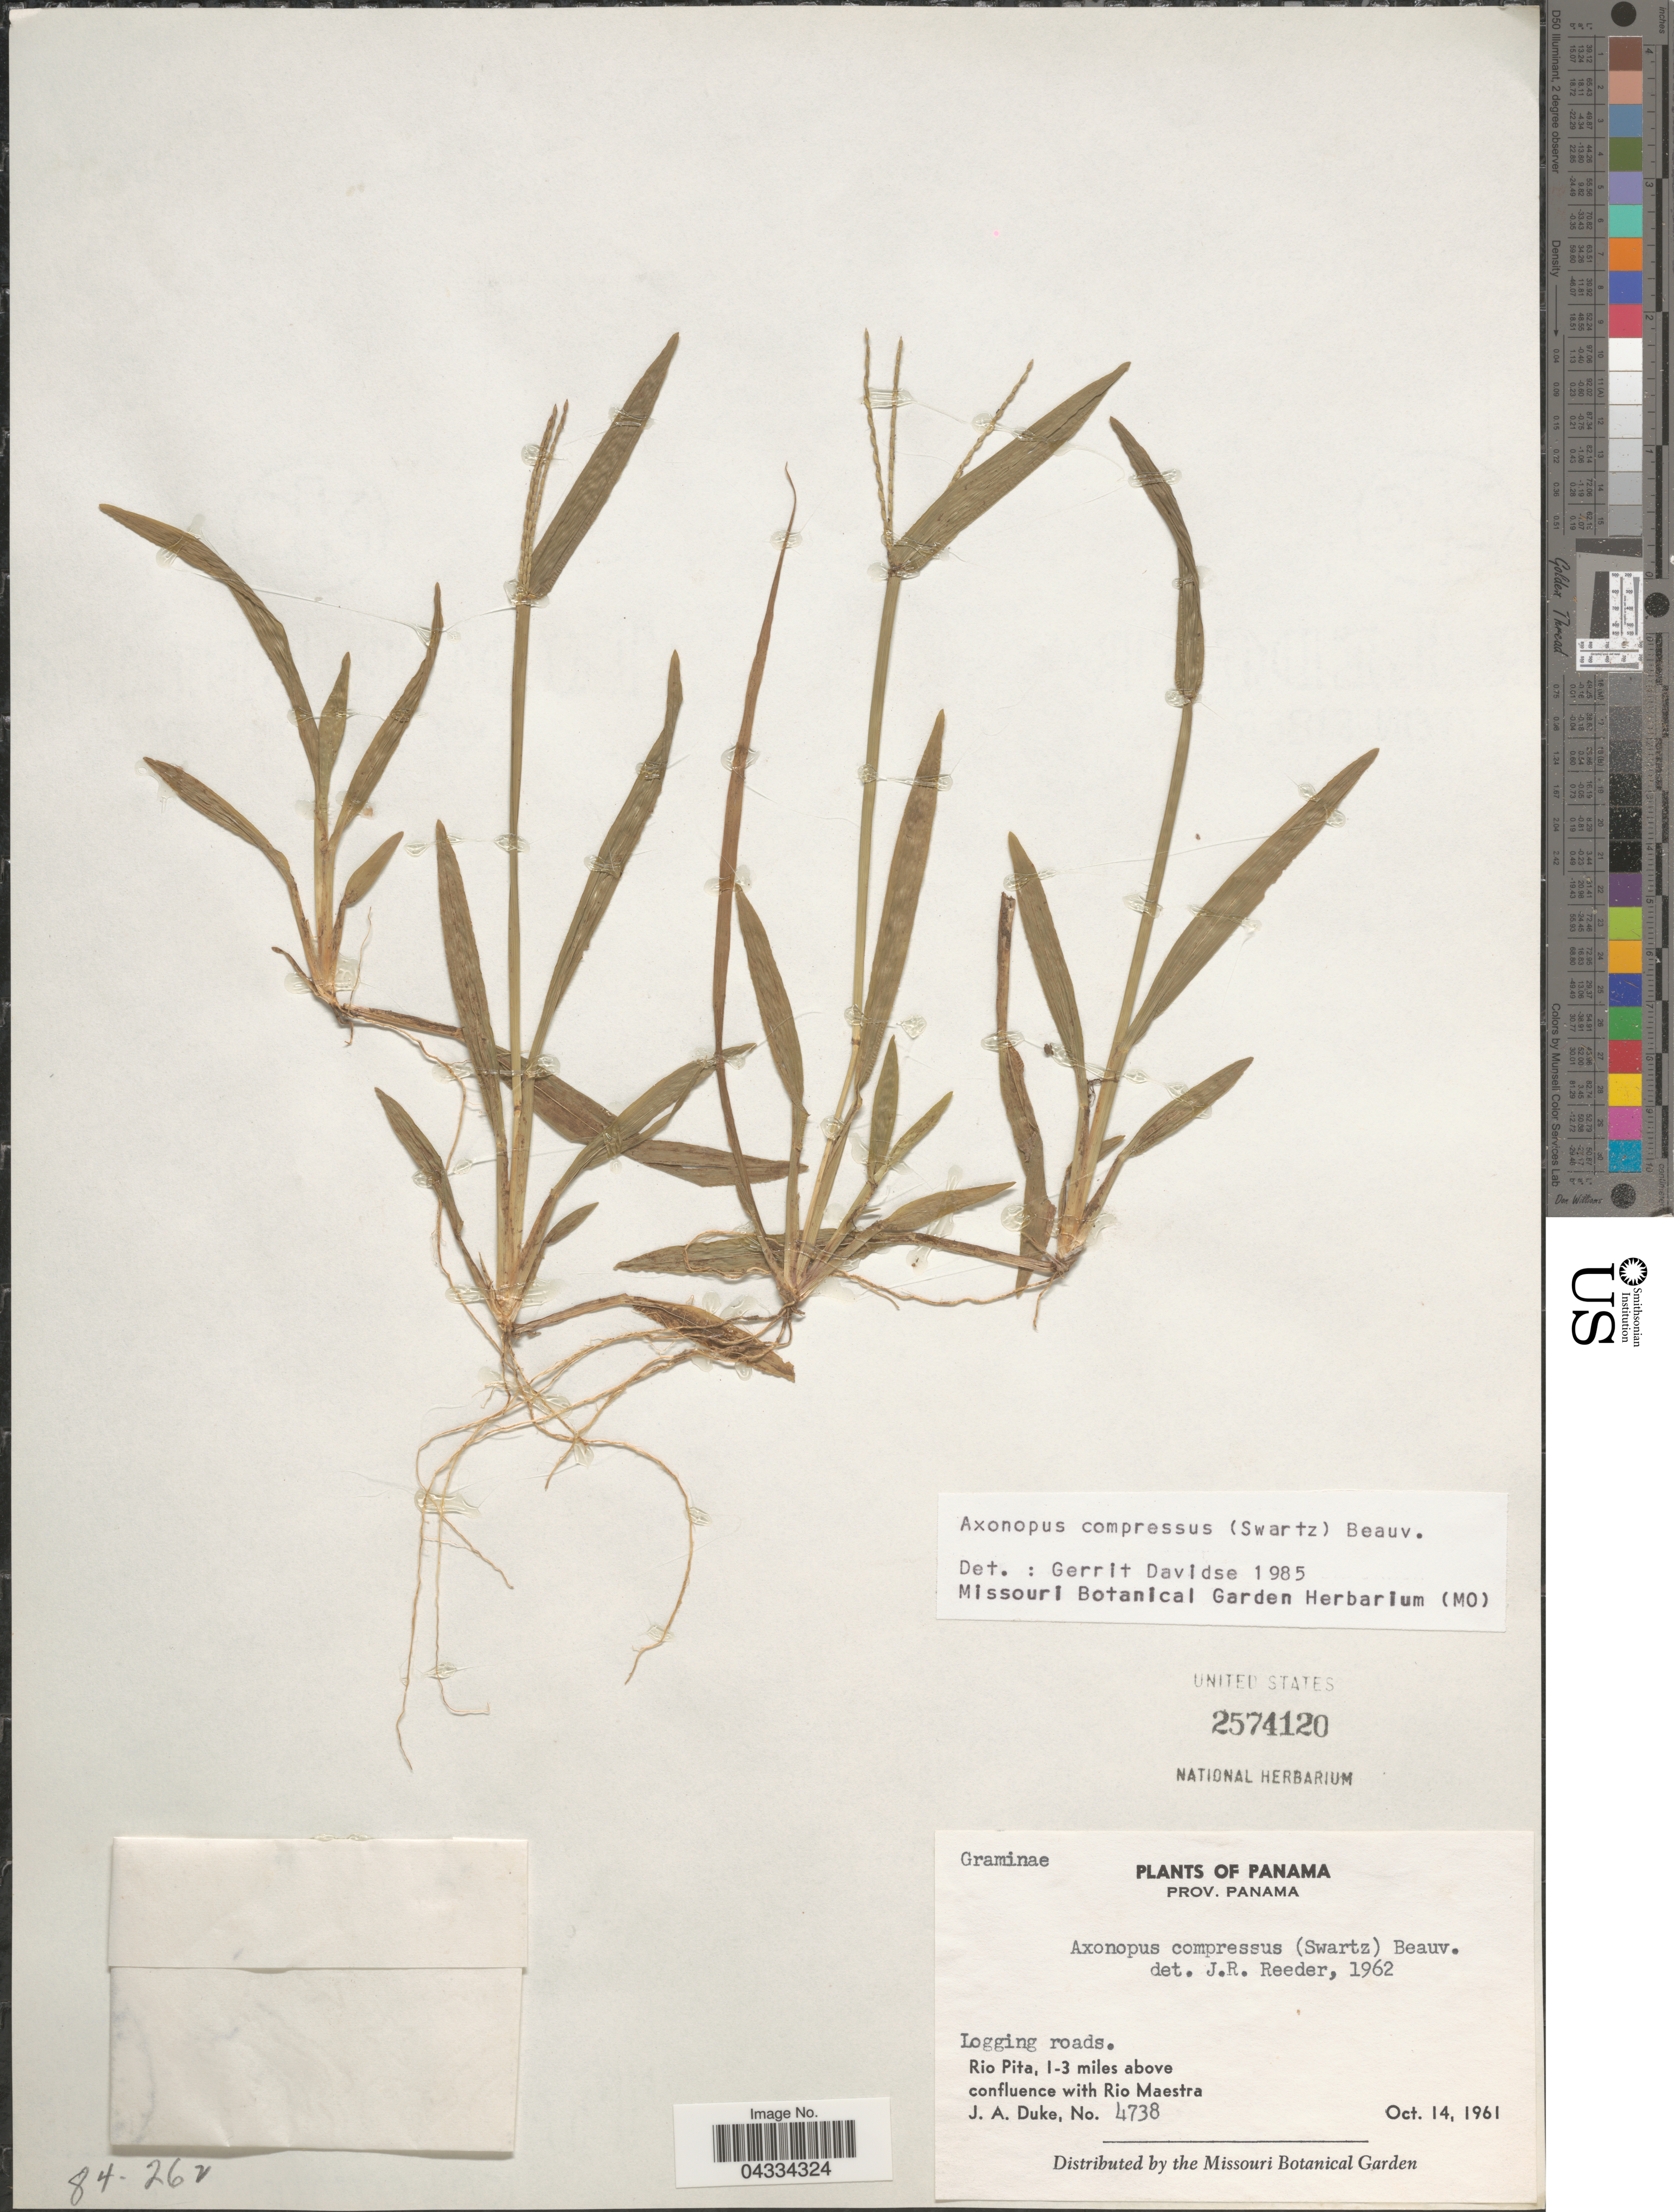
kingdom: Plantae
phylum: Tracheophyta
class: Liliopsida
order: Poales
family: Poaceae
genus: Axonopus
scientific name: Axonopus compressus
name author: (Sw.) P. Beauv.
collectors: J. A. Duke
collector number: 4738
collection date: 1961-10-14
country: Panama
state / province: Panamá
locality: Logging road. Rio Pita, 1-3 miles above confluence with Rio Maestra.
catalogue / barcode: US 2574120